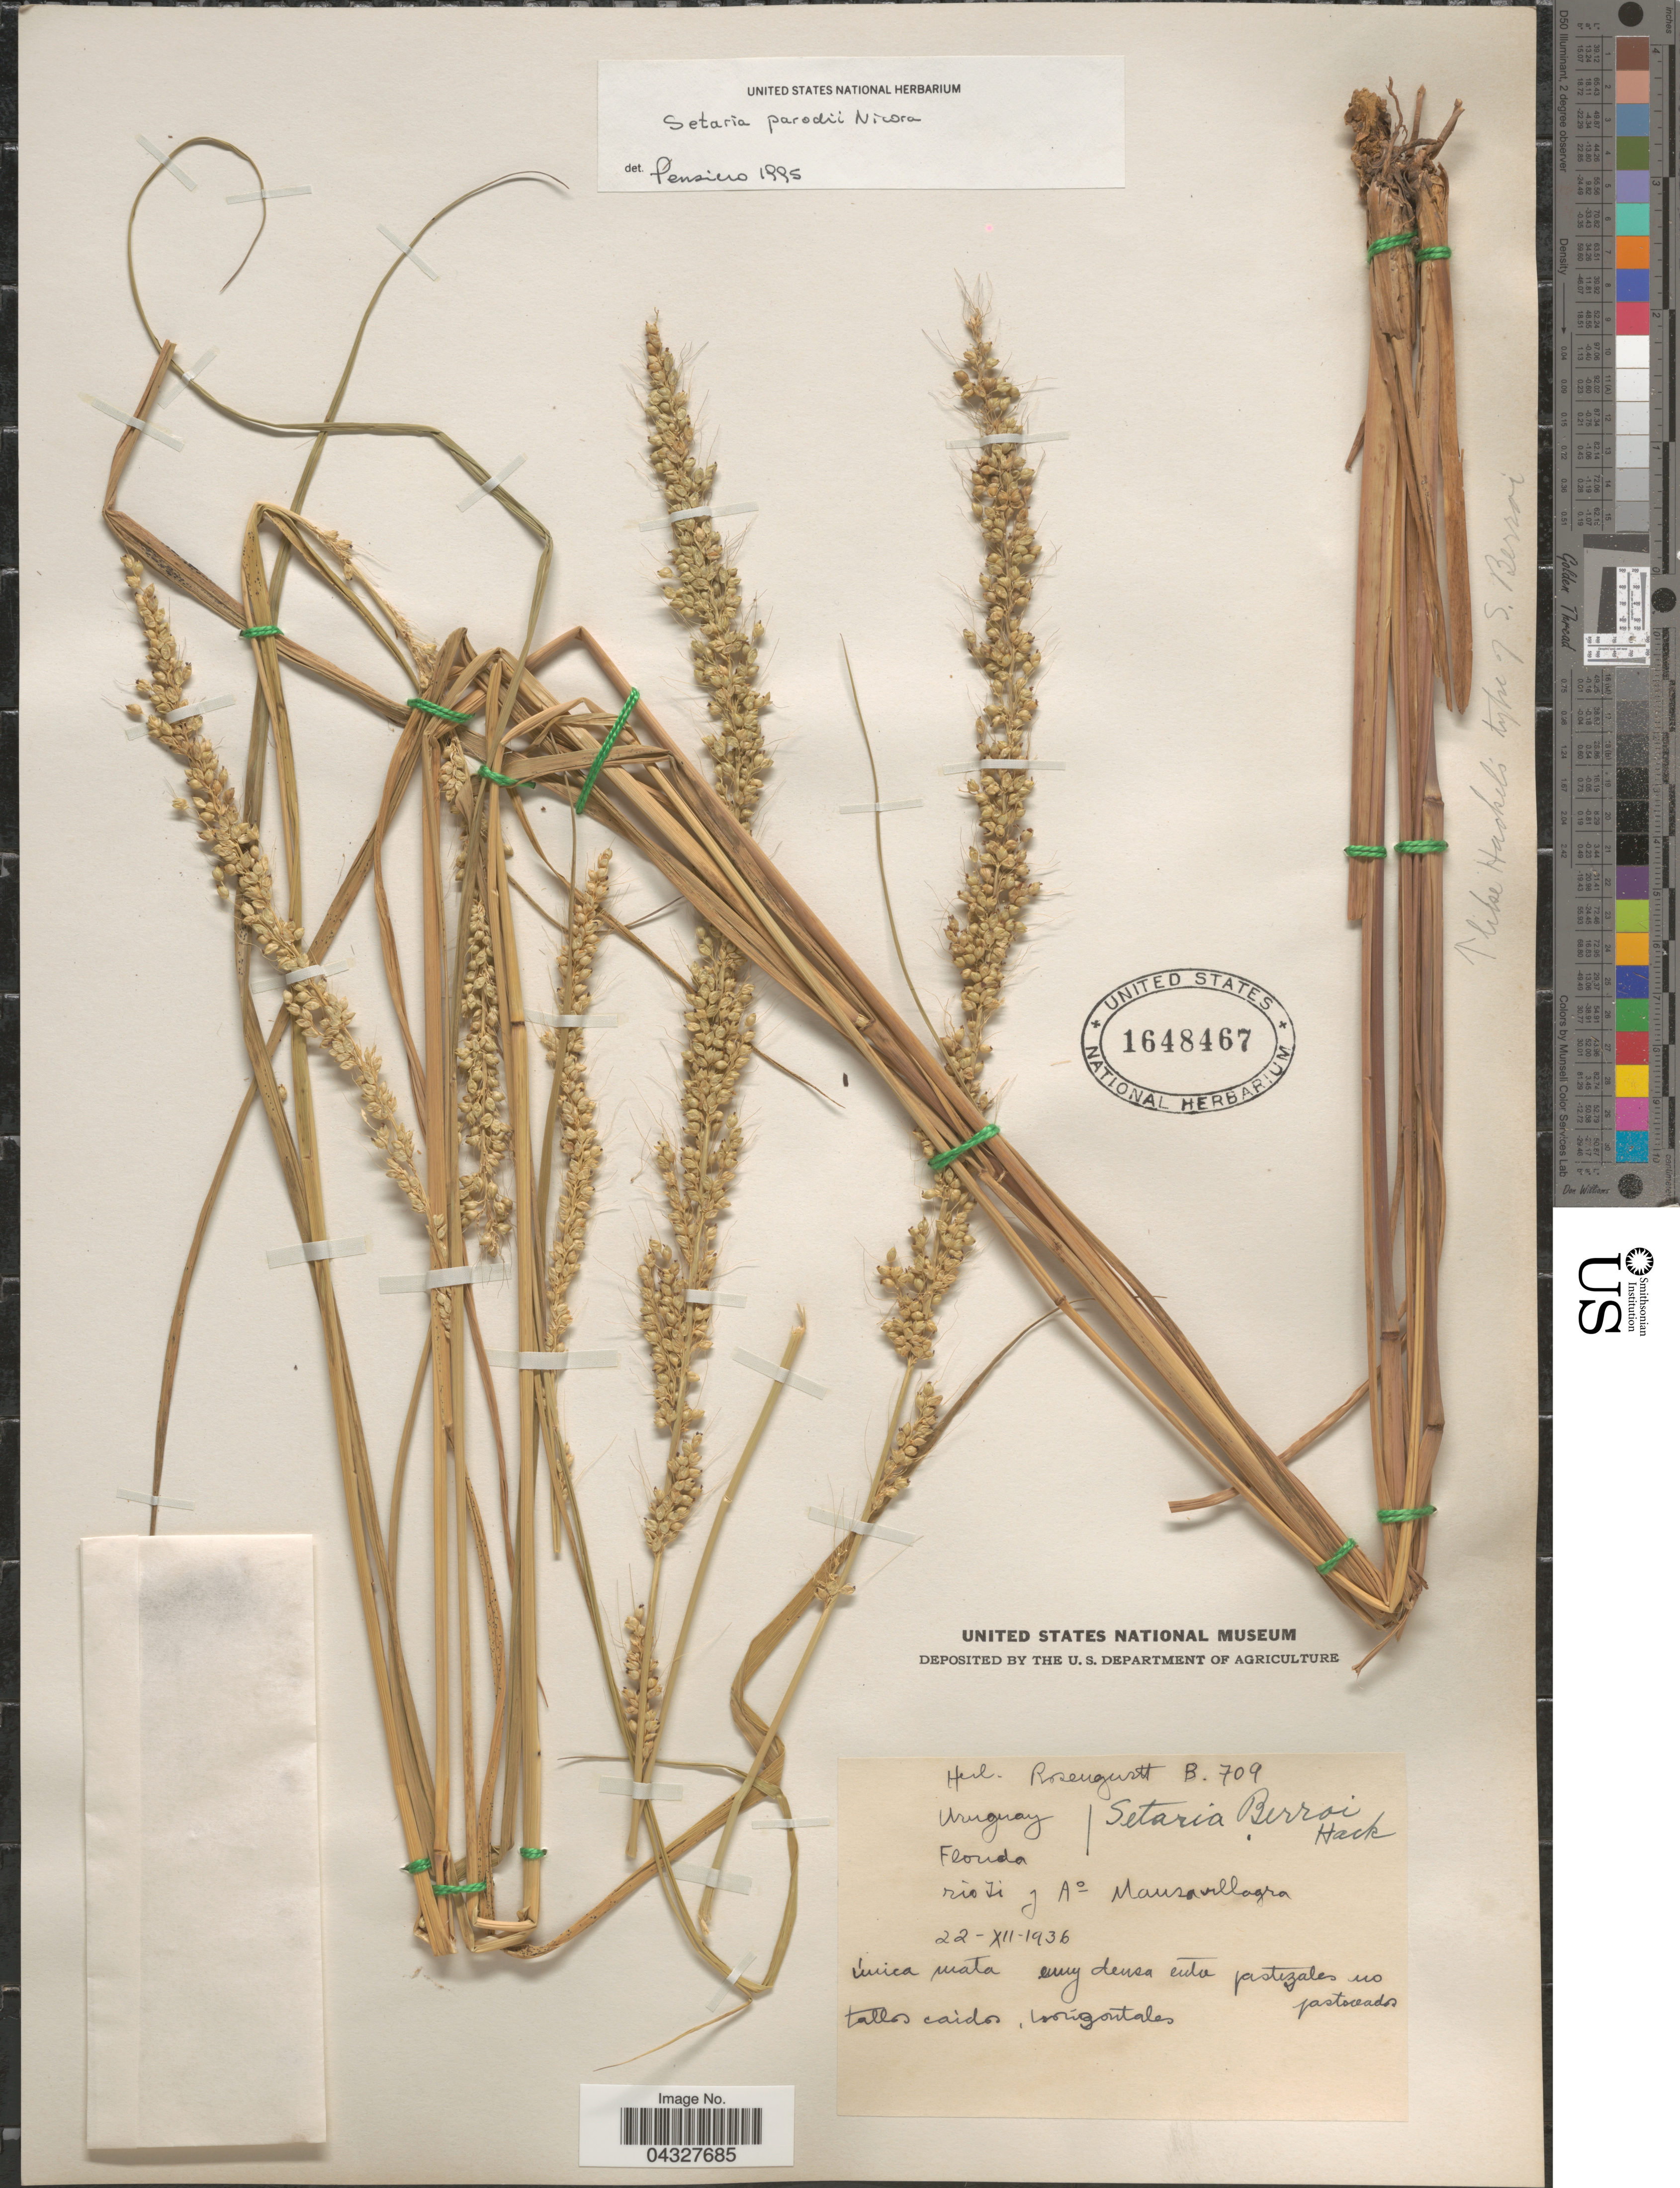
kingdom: Plantae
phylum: Tracheophyta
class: Liliopsida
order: Poales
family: Poaceae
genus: Setaria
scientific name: Setaria parodii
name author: Nicora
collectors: ex herb. Rosengurtt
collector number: B.709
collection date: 1936-12-22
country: Uruguay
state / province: Florida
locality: Rio Yi y Ao Mansa villagra.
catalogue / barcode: US 1648467